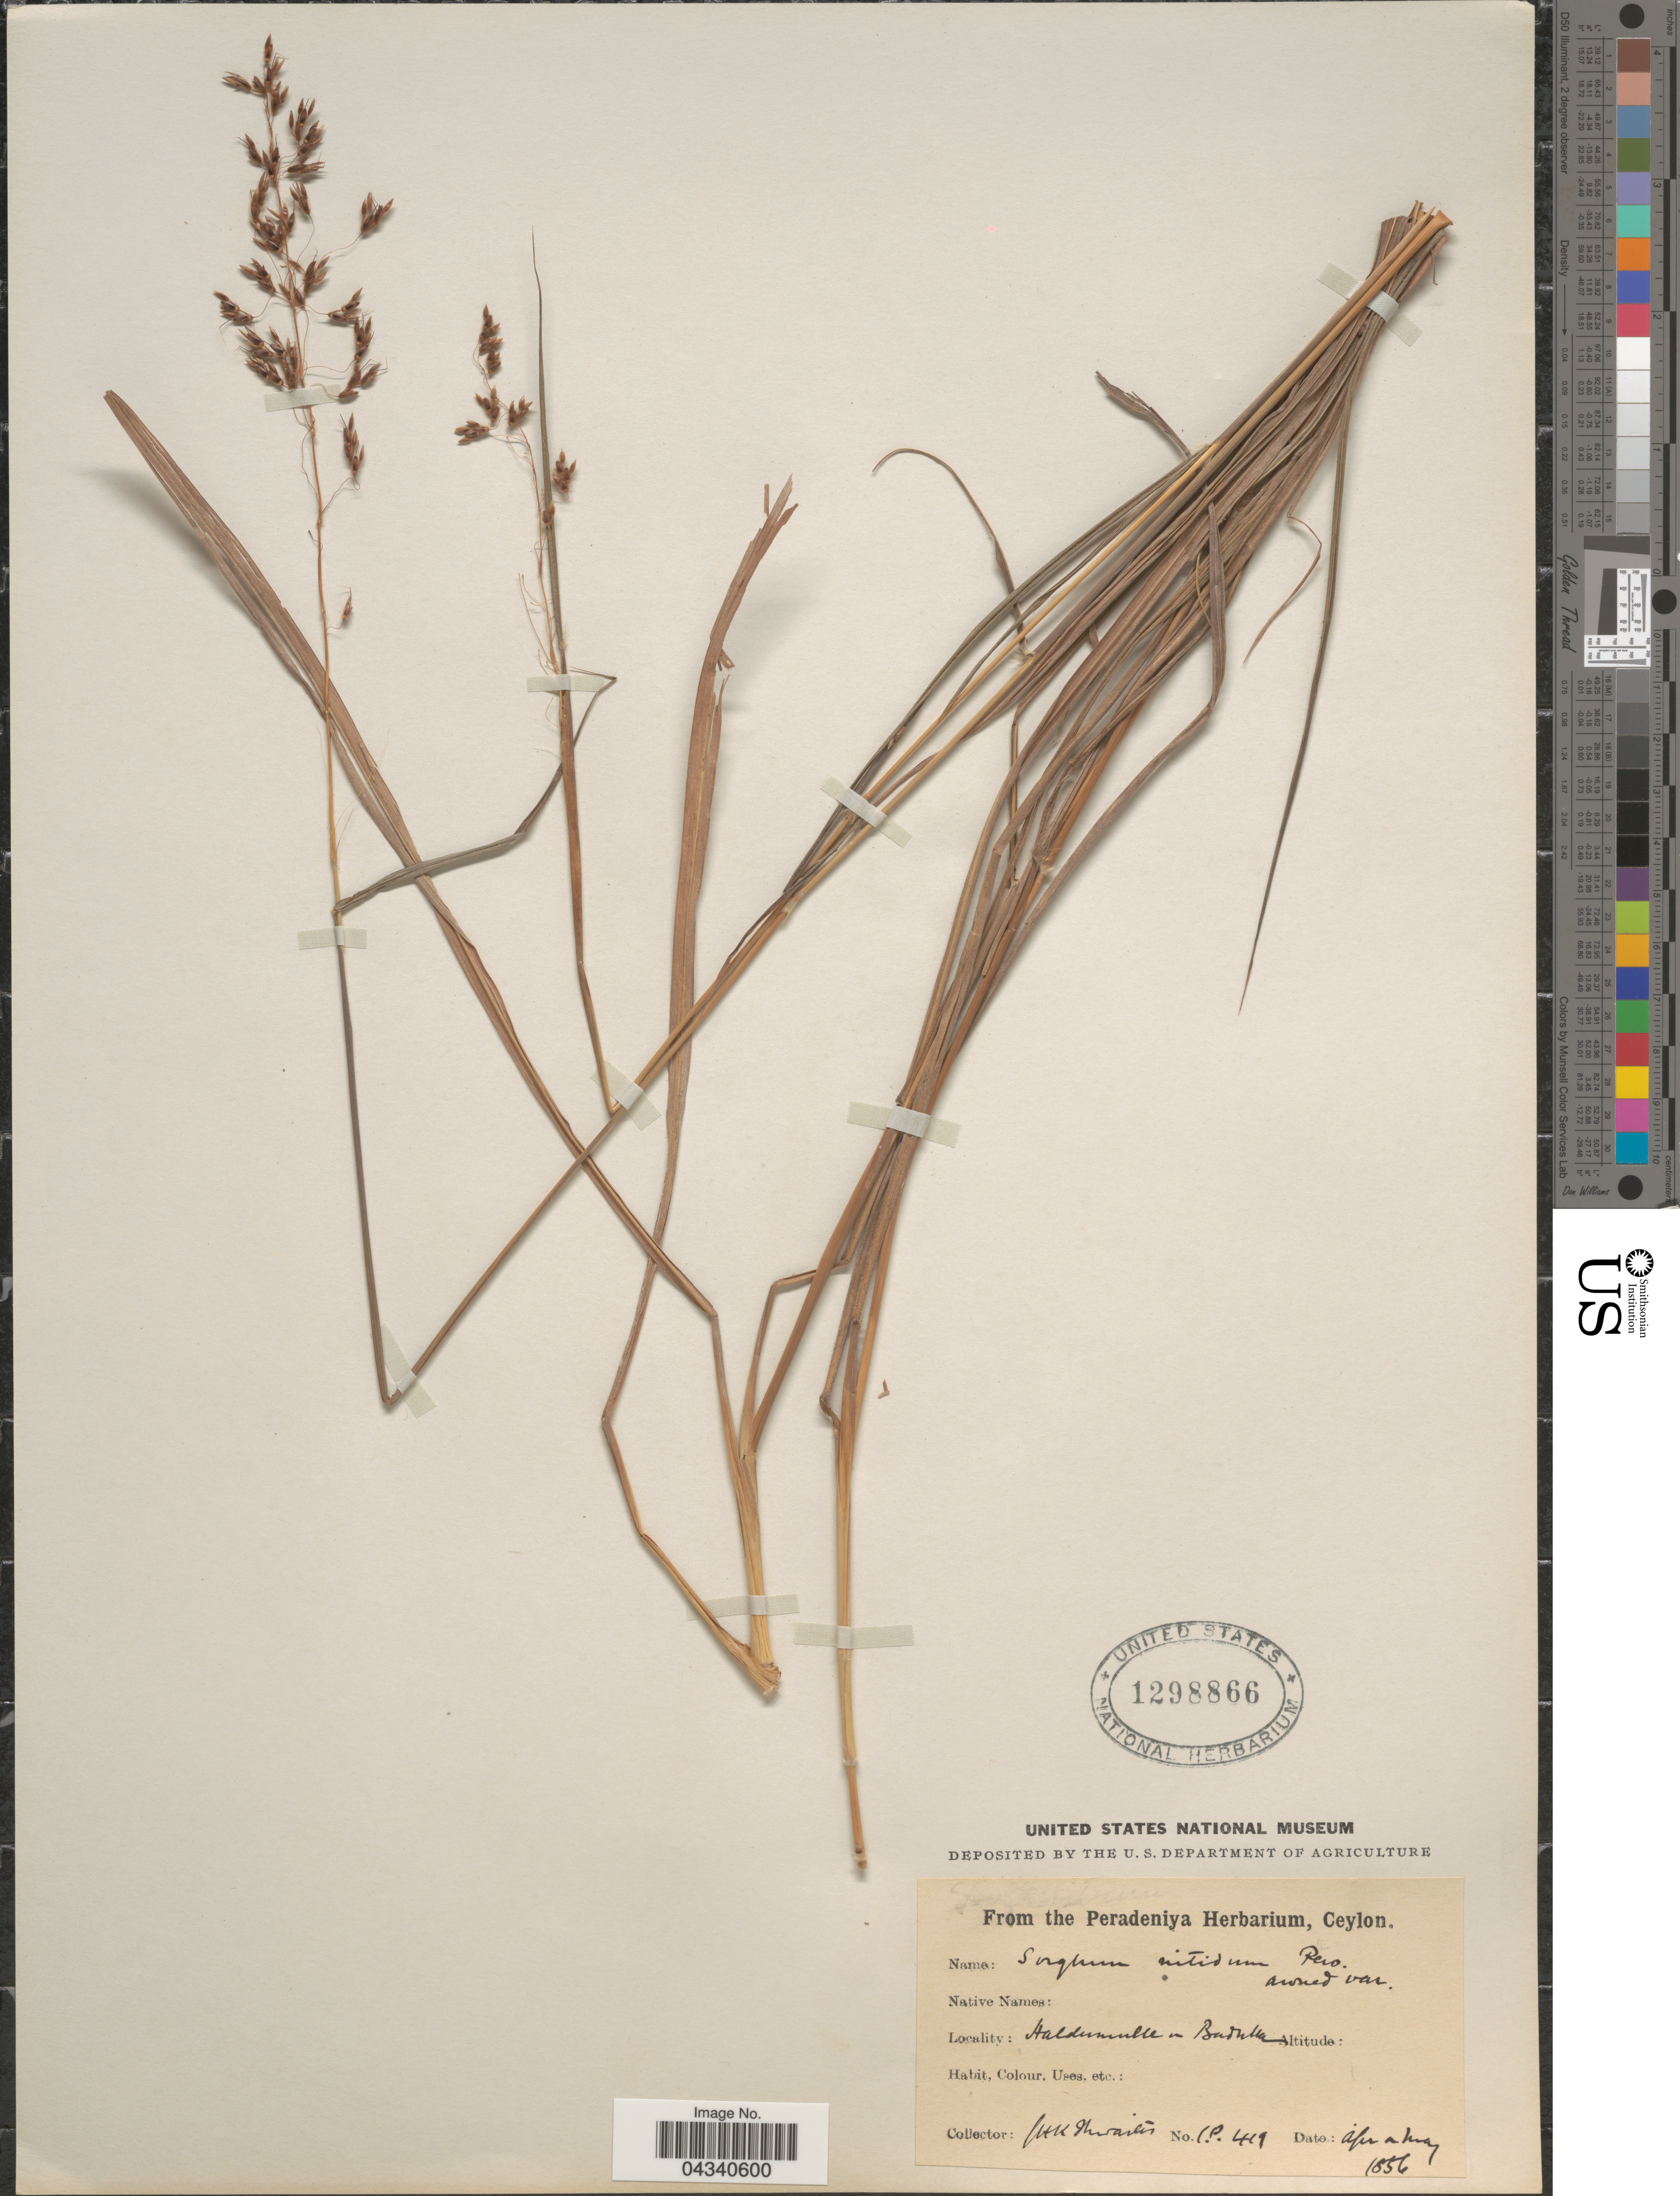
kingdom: Plantae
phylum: Tracheophyta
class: Liliopsida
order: Poales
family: Poaceae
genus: Sorghum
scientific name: Sorghum nitidum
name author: (Vahl) Pers.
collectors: G. H. K. Thwaites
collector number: IP419*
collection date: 1856-04/1856-05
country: Sri Lanka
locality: Haldumulla in Badulla.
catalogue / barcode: US 1298866